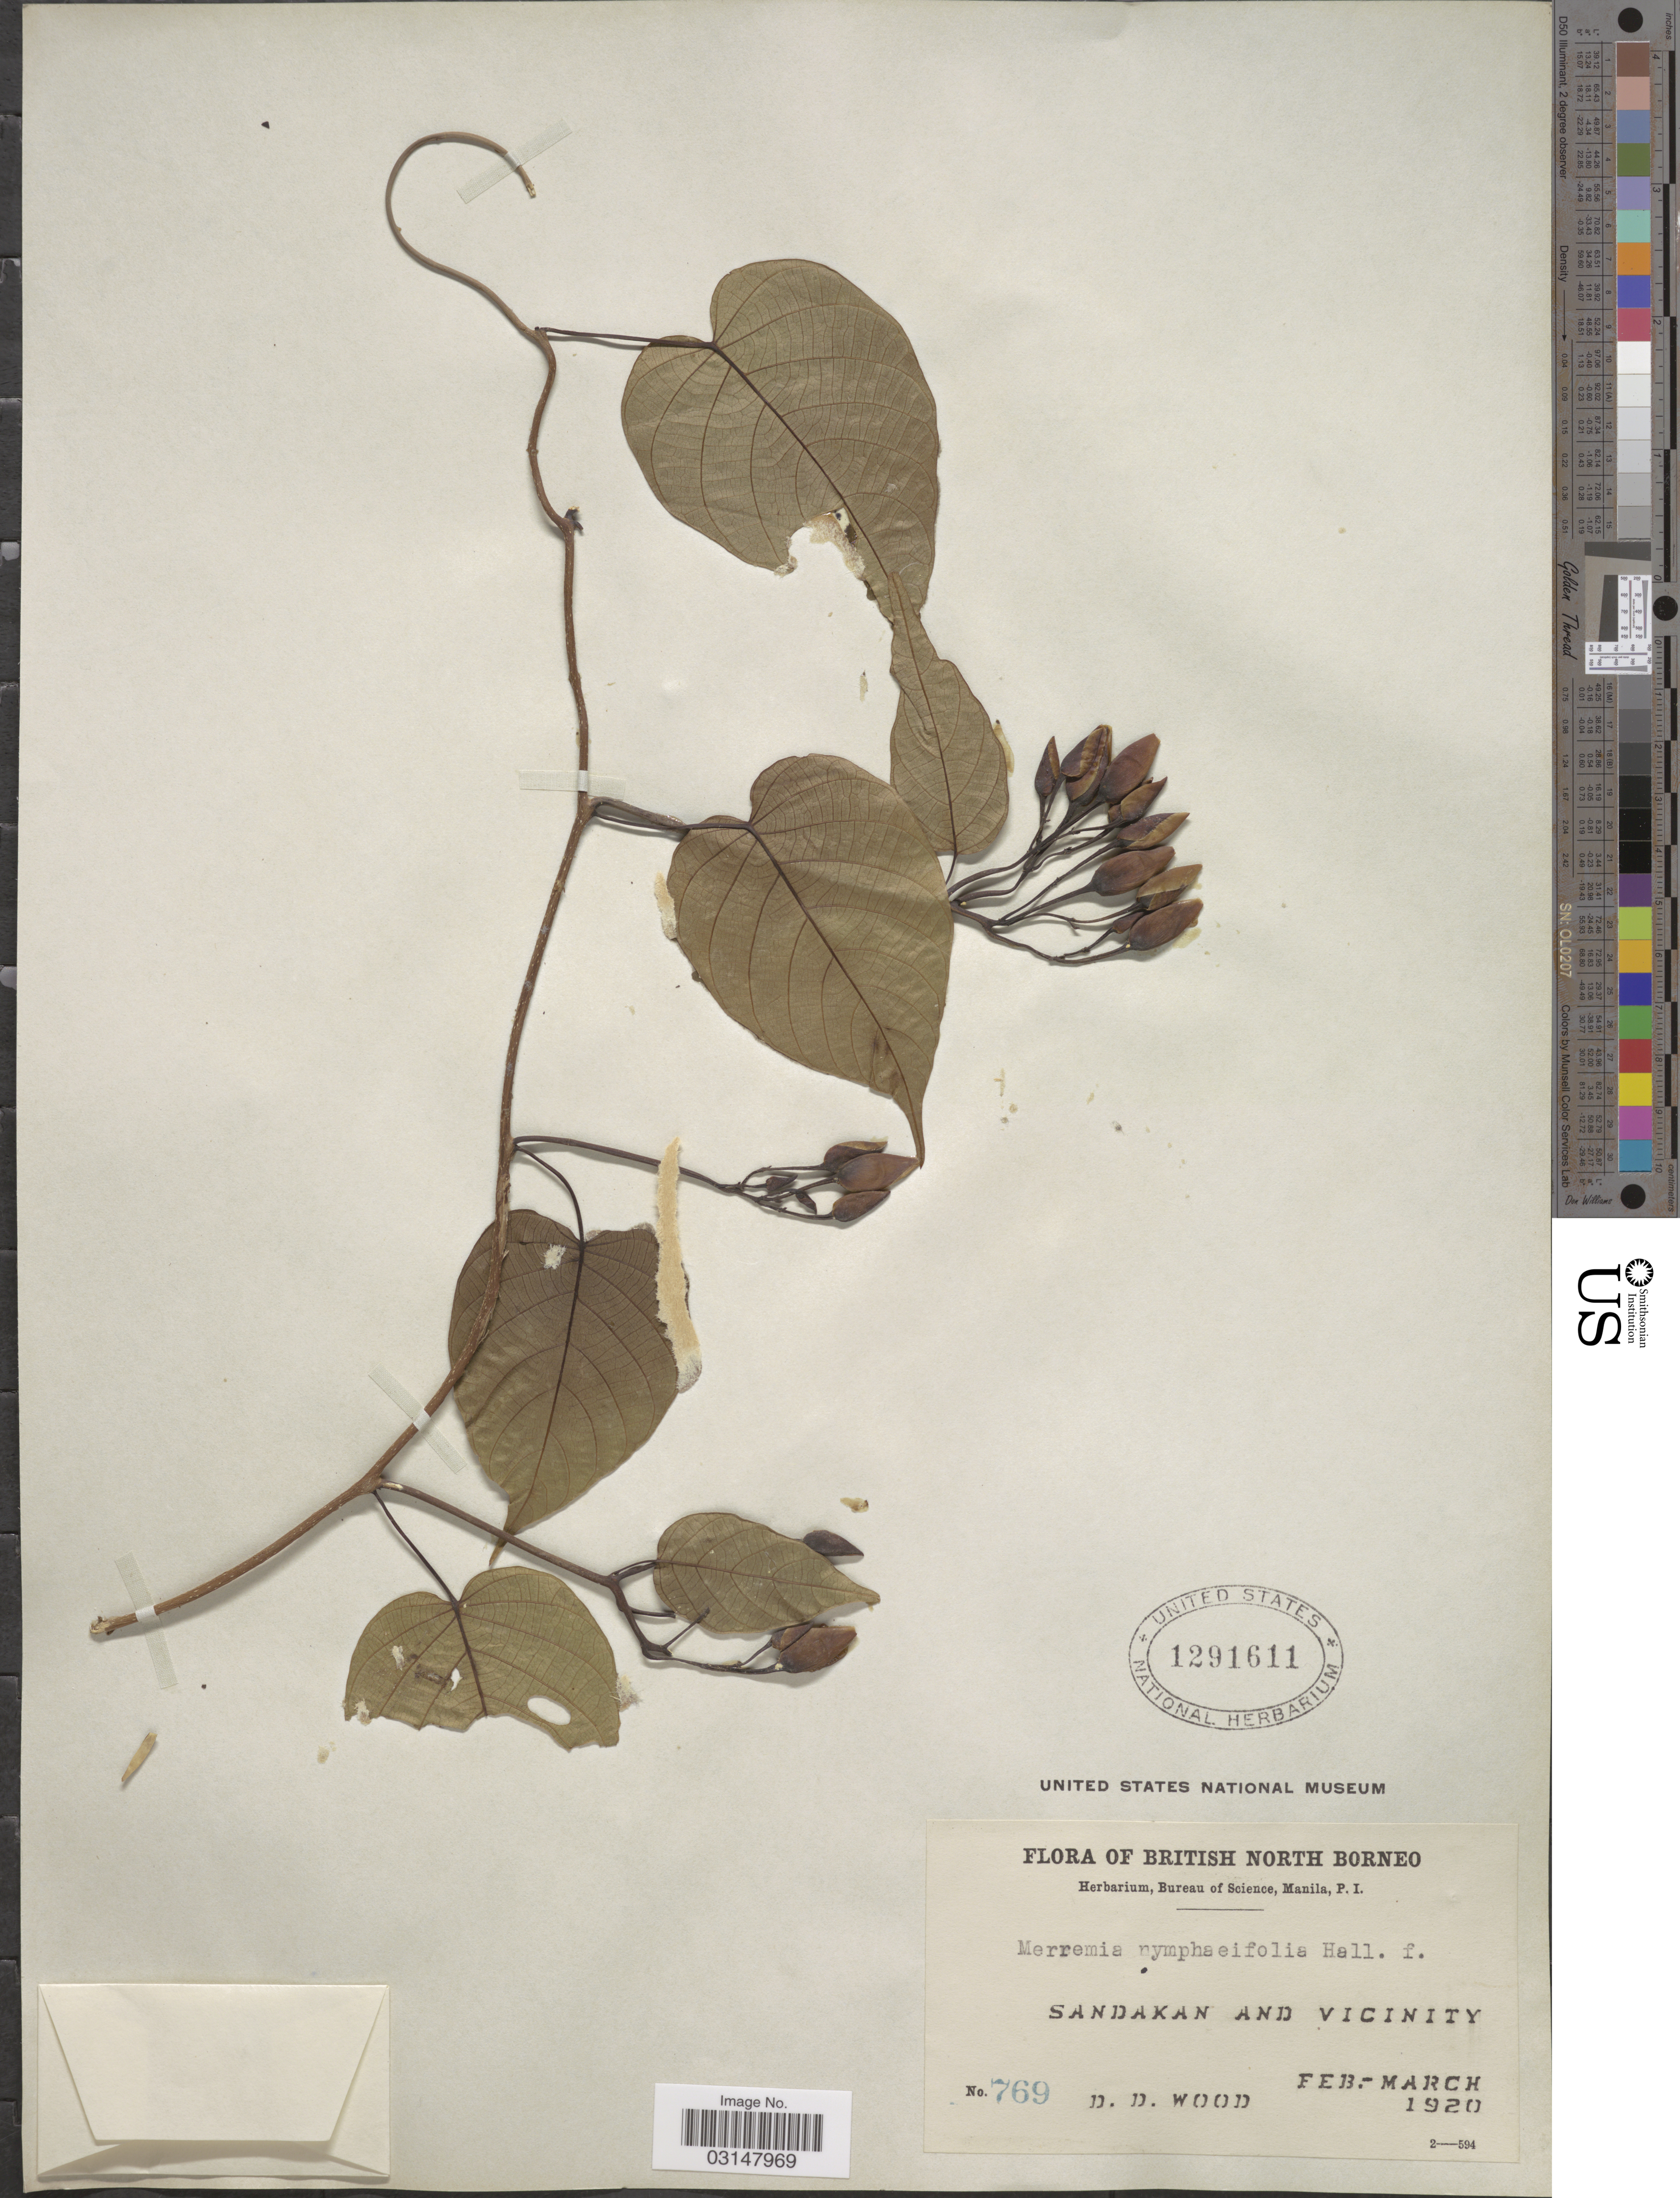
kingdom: Plantae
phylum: Tracheophyta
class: Magnoliopsida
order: Solanales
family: Convolvulaceae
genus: Decalobanthus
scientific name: Decalobanthus peltatus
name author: (L.) A. R. Simões & Staples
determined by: Wagner, W. L., (BOT), Smithsonian Institution - National Museum of Natural History (UNITED STATES)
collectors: D. Wood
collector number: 769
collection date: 1920-02/1920-03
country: Malaysia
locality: British North Borneo. Sandakan and Vicinity.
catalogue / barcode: US 1291611